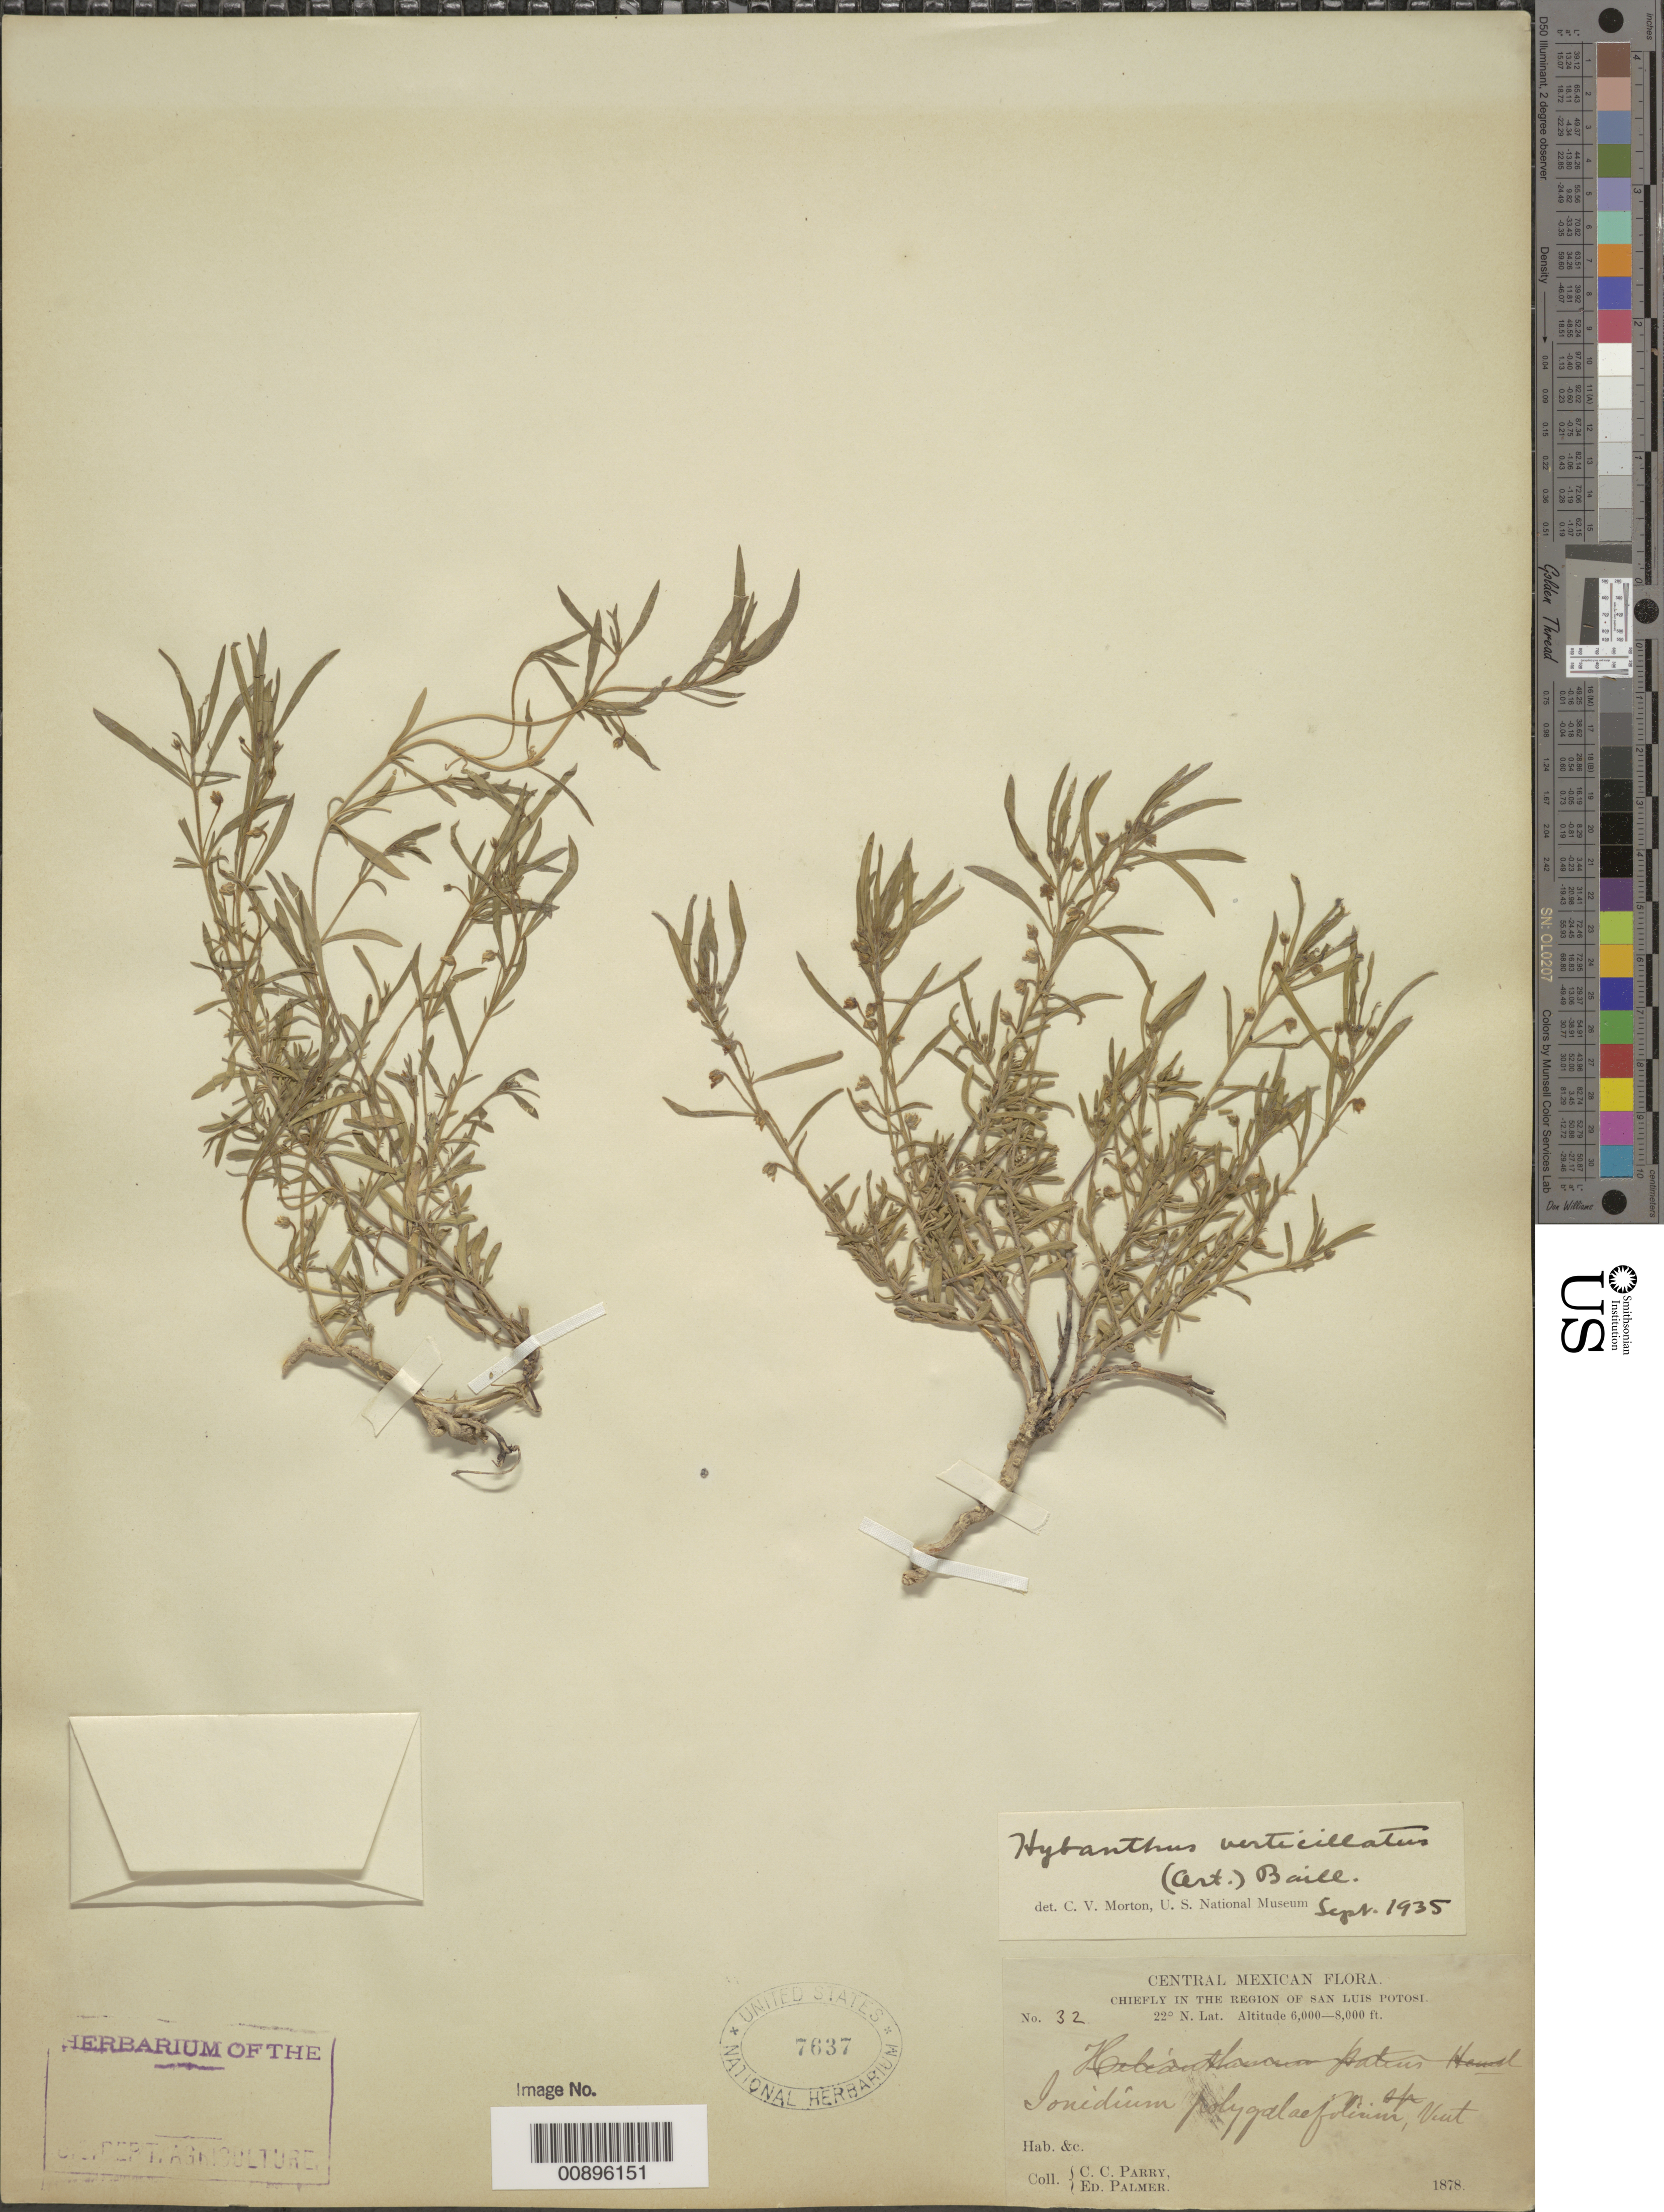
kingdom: Plantae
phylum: Tracheophyta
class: Magnoliopsida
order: Malpighiales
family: Violaceae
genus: Pombalia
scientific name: Pombalia verticillata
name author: (Ortega) Paula-Souza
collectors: C. C. Parry & E. Palmer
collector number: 32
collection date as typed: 1878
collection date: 1878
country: Mexico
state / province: San Luis Potosí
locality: Chiefly in the region of San Luis Potosí.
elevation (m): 1829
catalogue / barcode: US 7637